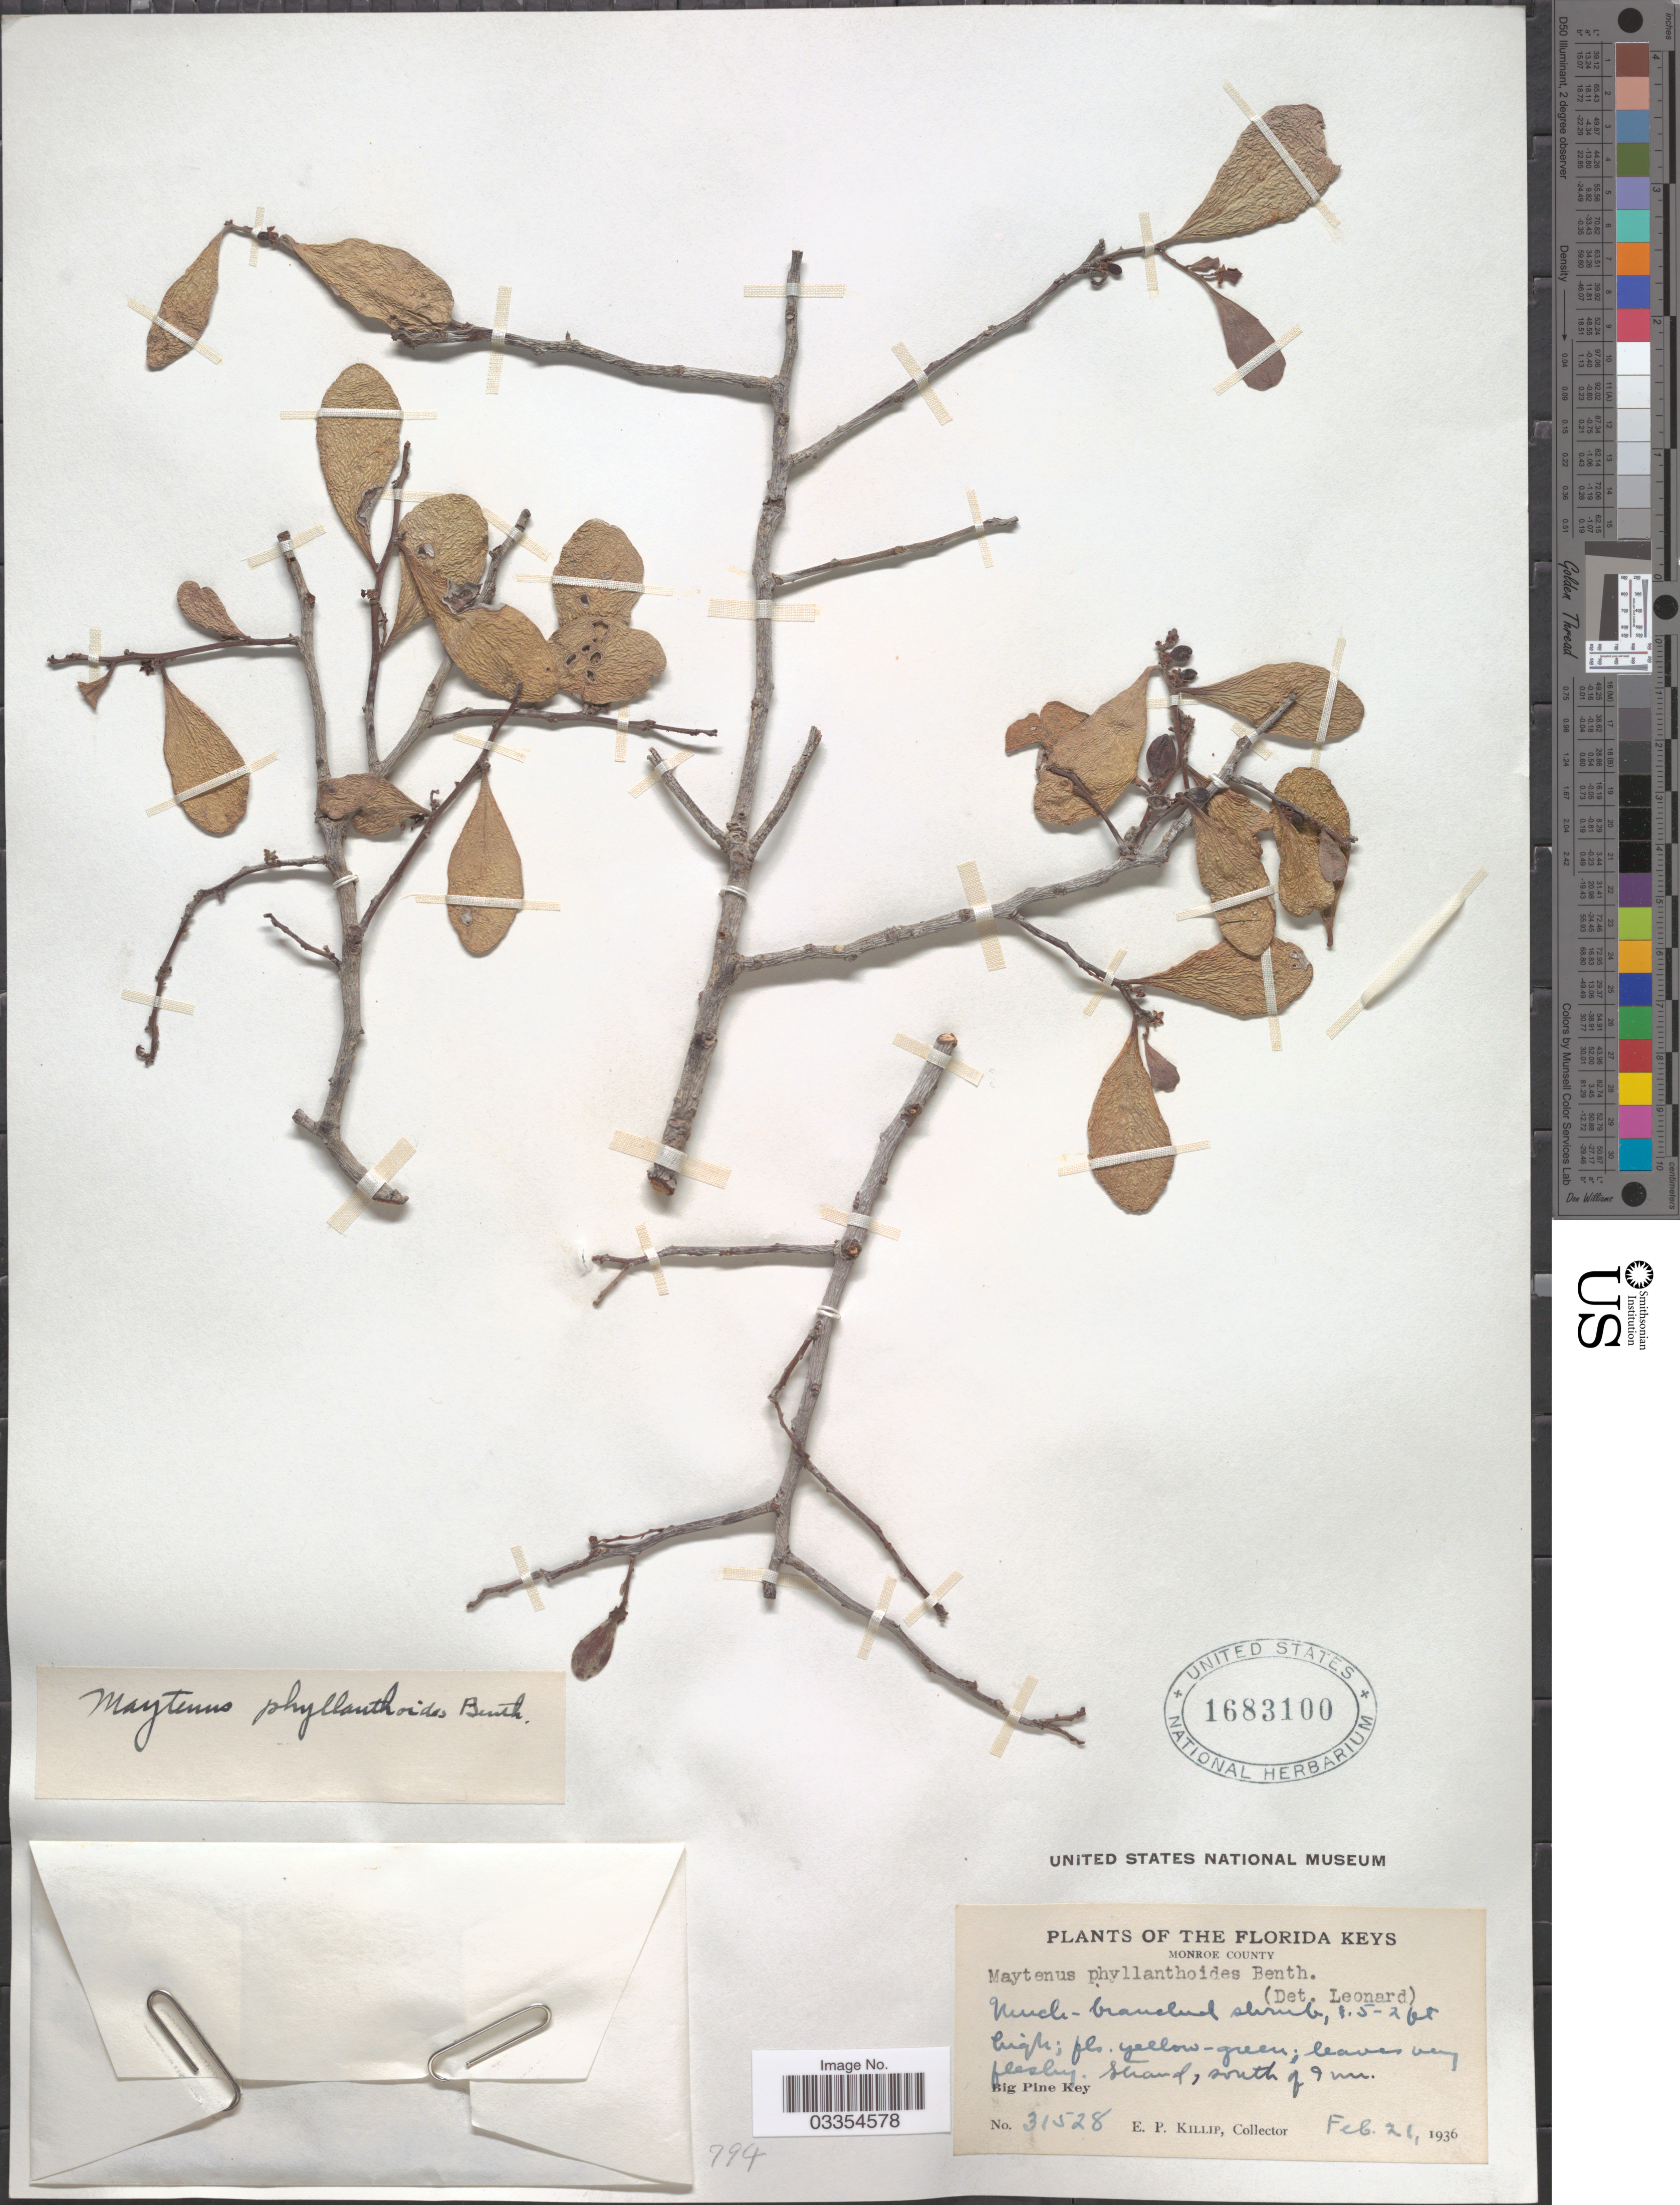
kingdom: Plantae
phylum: Tracheophyta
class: Magnoliopsida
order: Celastrales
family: Celastraceae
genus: Tricerma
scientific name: Tricerma phyllanthoides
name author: (Benth.) Lundell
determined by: Strong, Mark T., (BOT), Smithsonian Institution - National Museum of Natural History (UNITED STATES)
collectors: E. P. Killip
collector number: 31528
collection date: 1936-02-21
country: United States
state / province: Florida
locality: Florida Keys, Monroe County, Big Pine Key.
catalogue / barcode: US 1683100